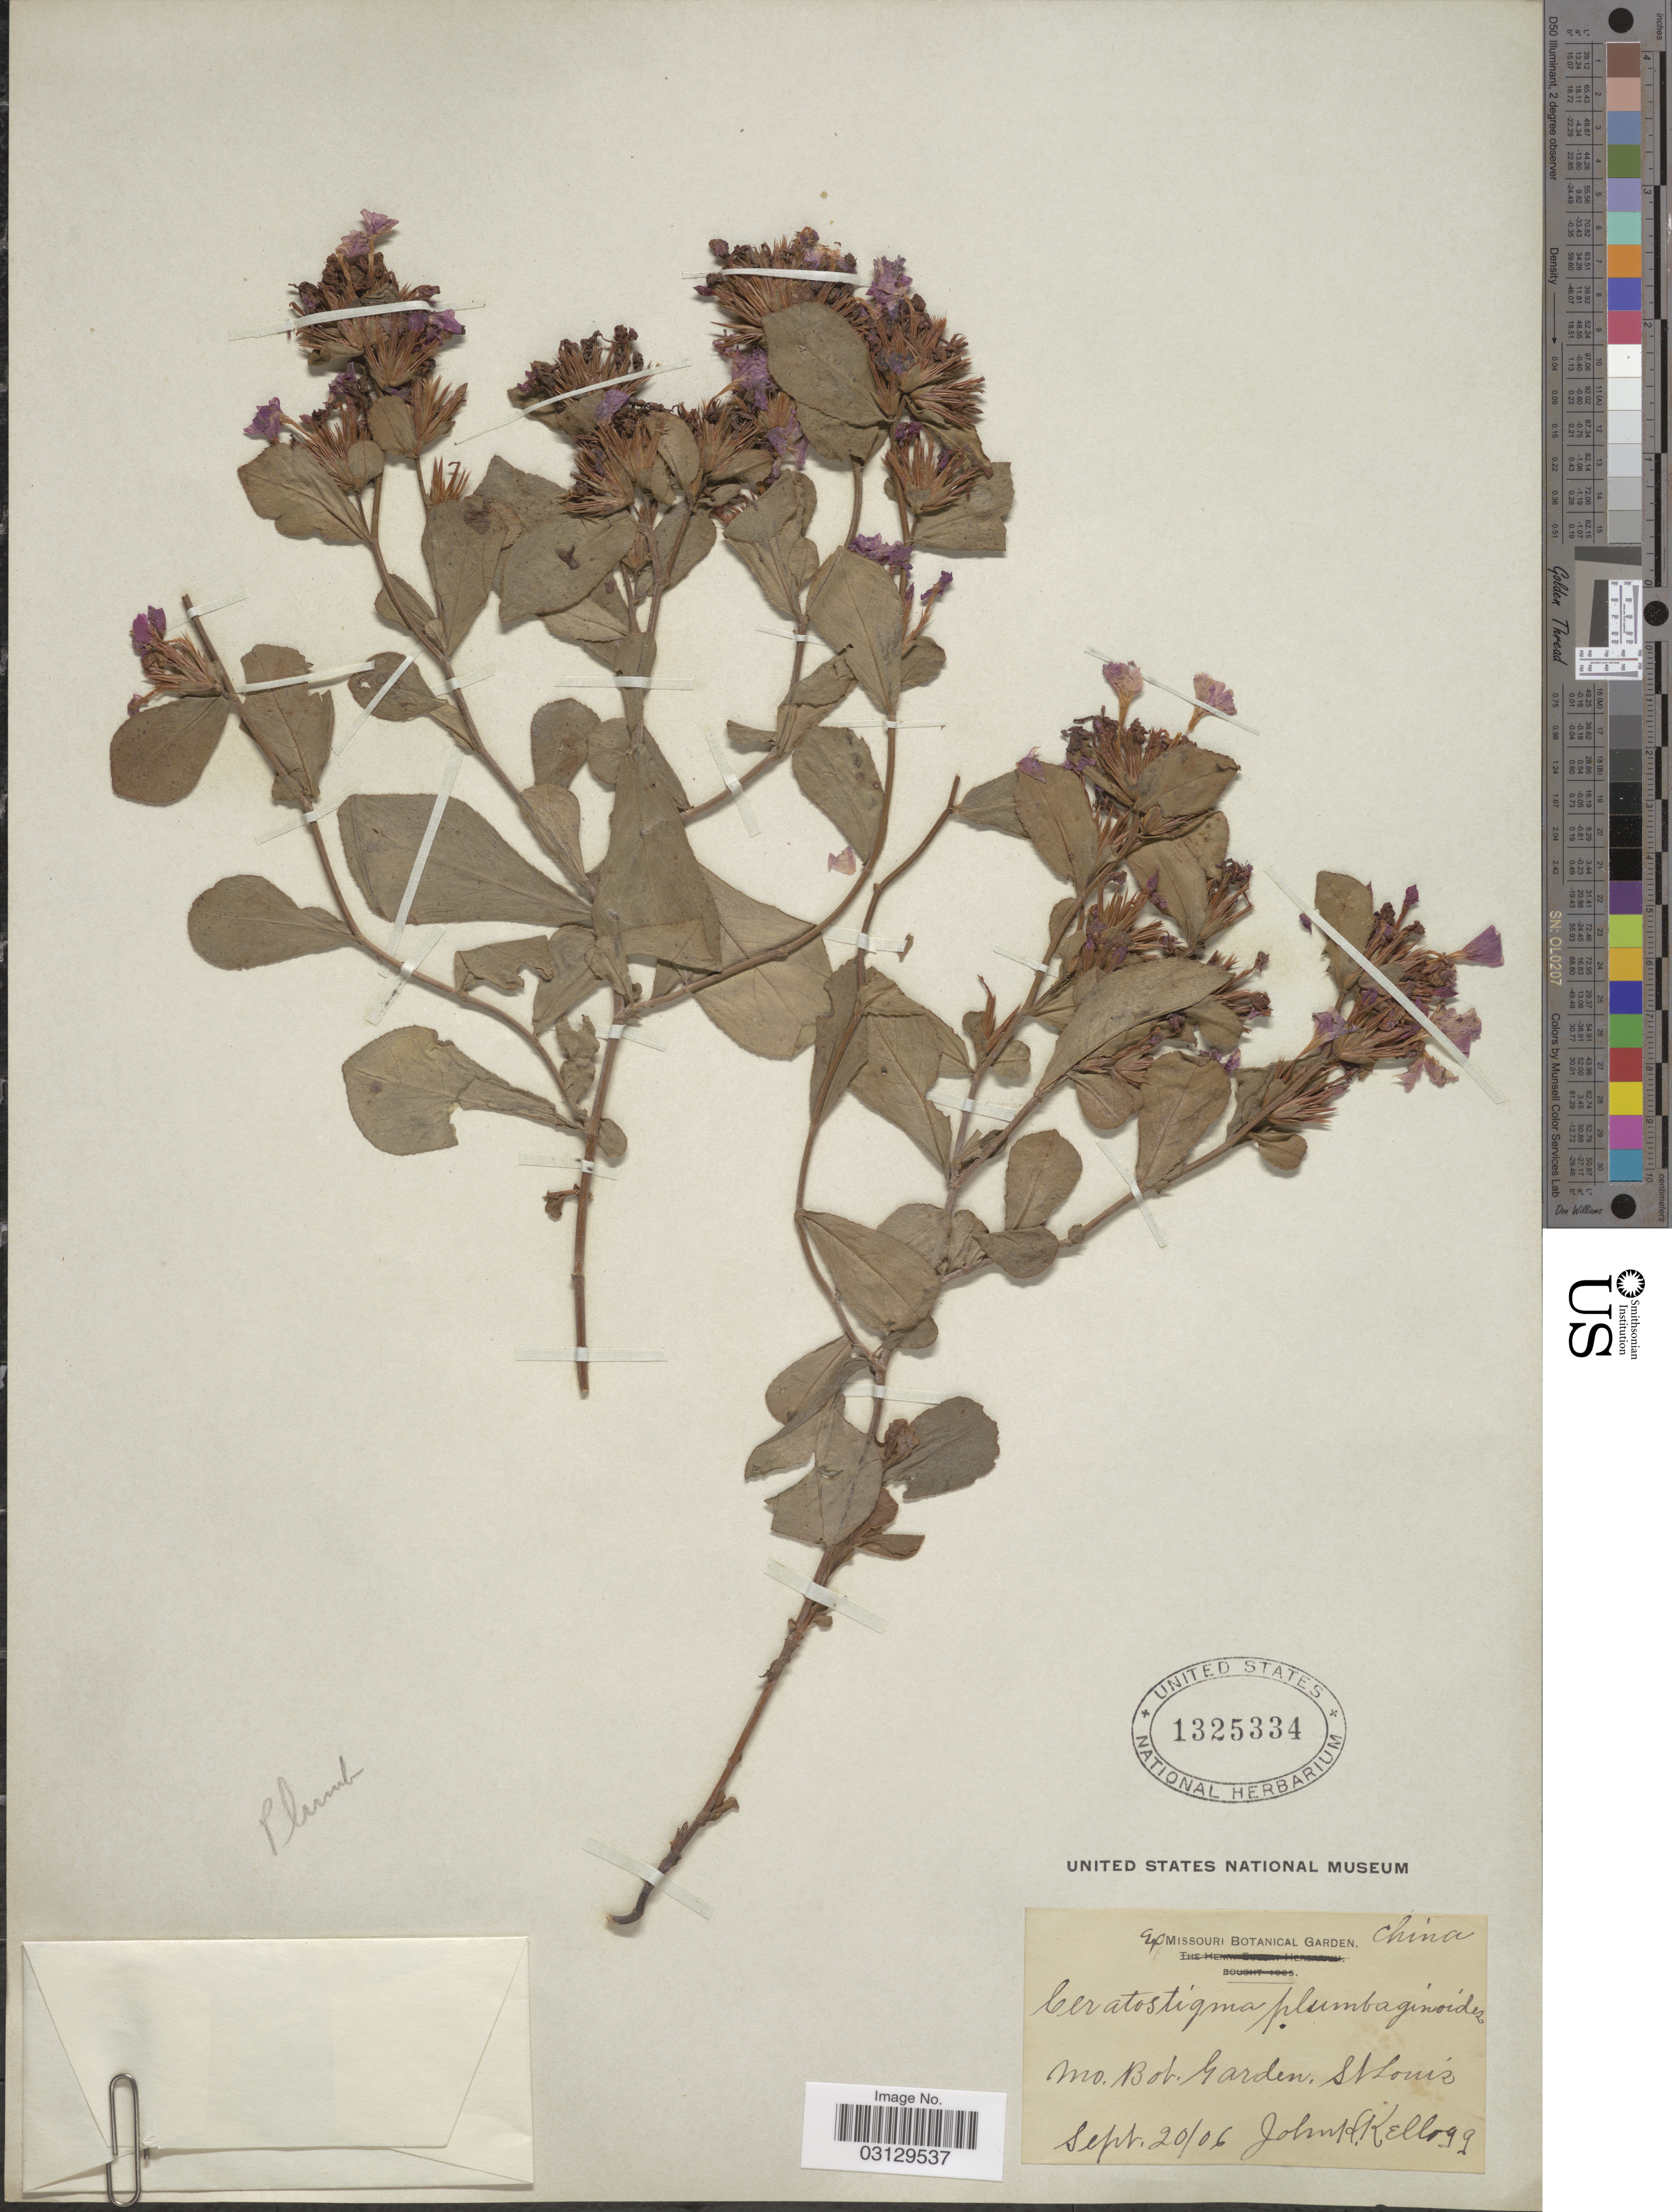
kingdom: Plantae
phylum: Tracheophyta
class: Magnoliopsida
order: Caryophyllales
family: Plumbaginaceae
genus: Ceratostigma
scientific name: Ceratostigma plumbaginoides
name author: Bunge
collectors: J. H. Kellogg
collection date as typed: Transcribed d/m/y: 20/9/6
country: China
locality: Mo. Bot. Garden. St. Louis.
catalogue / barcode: US 1325334